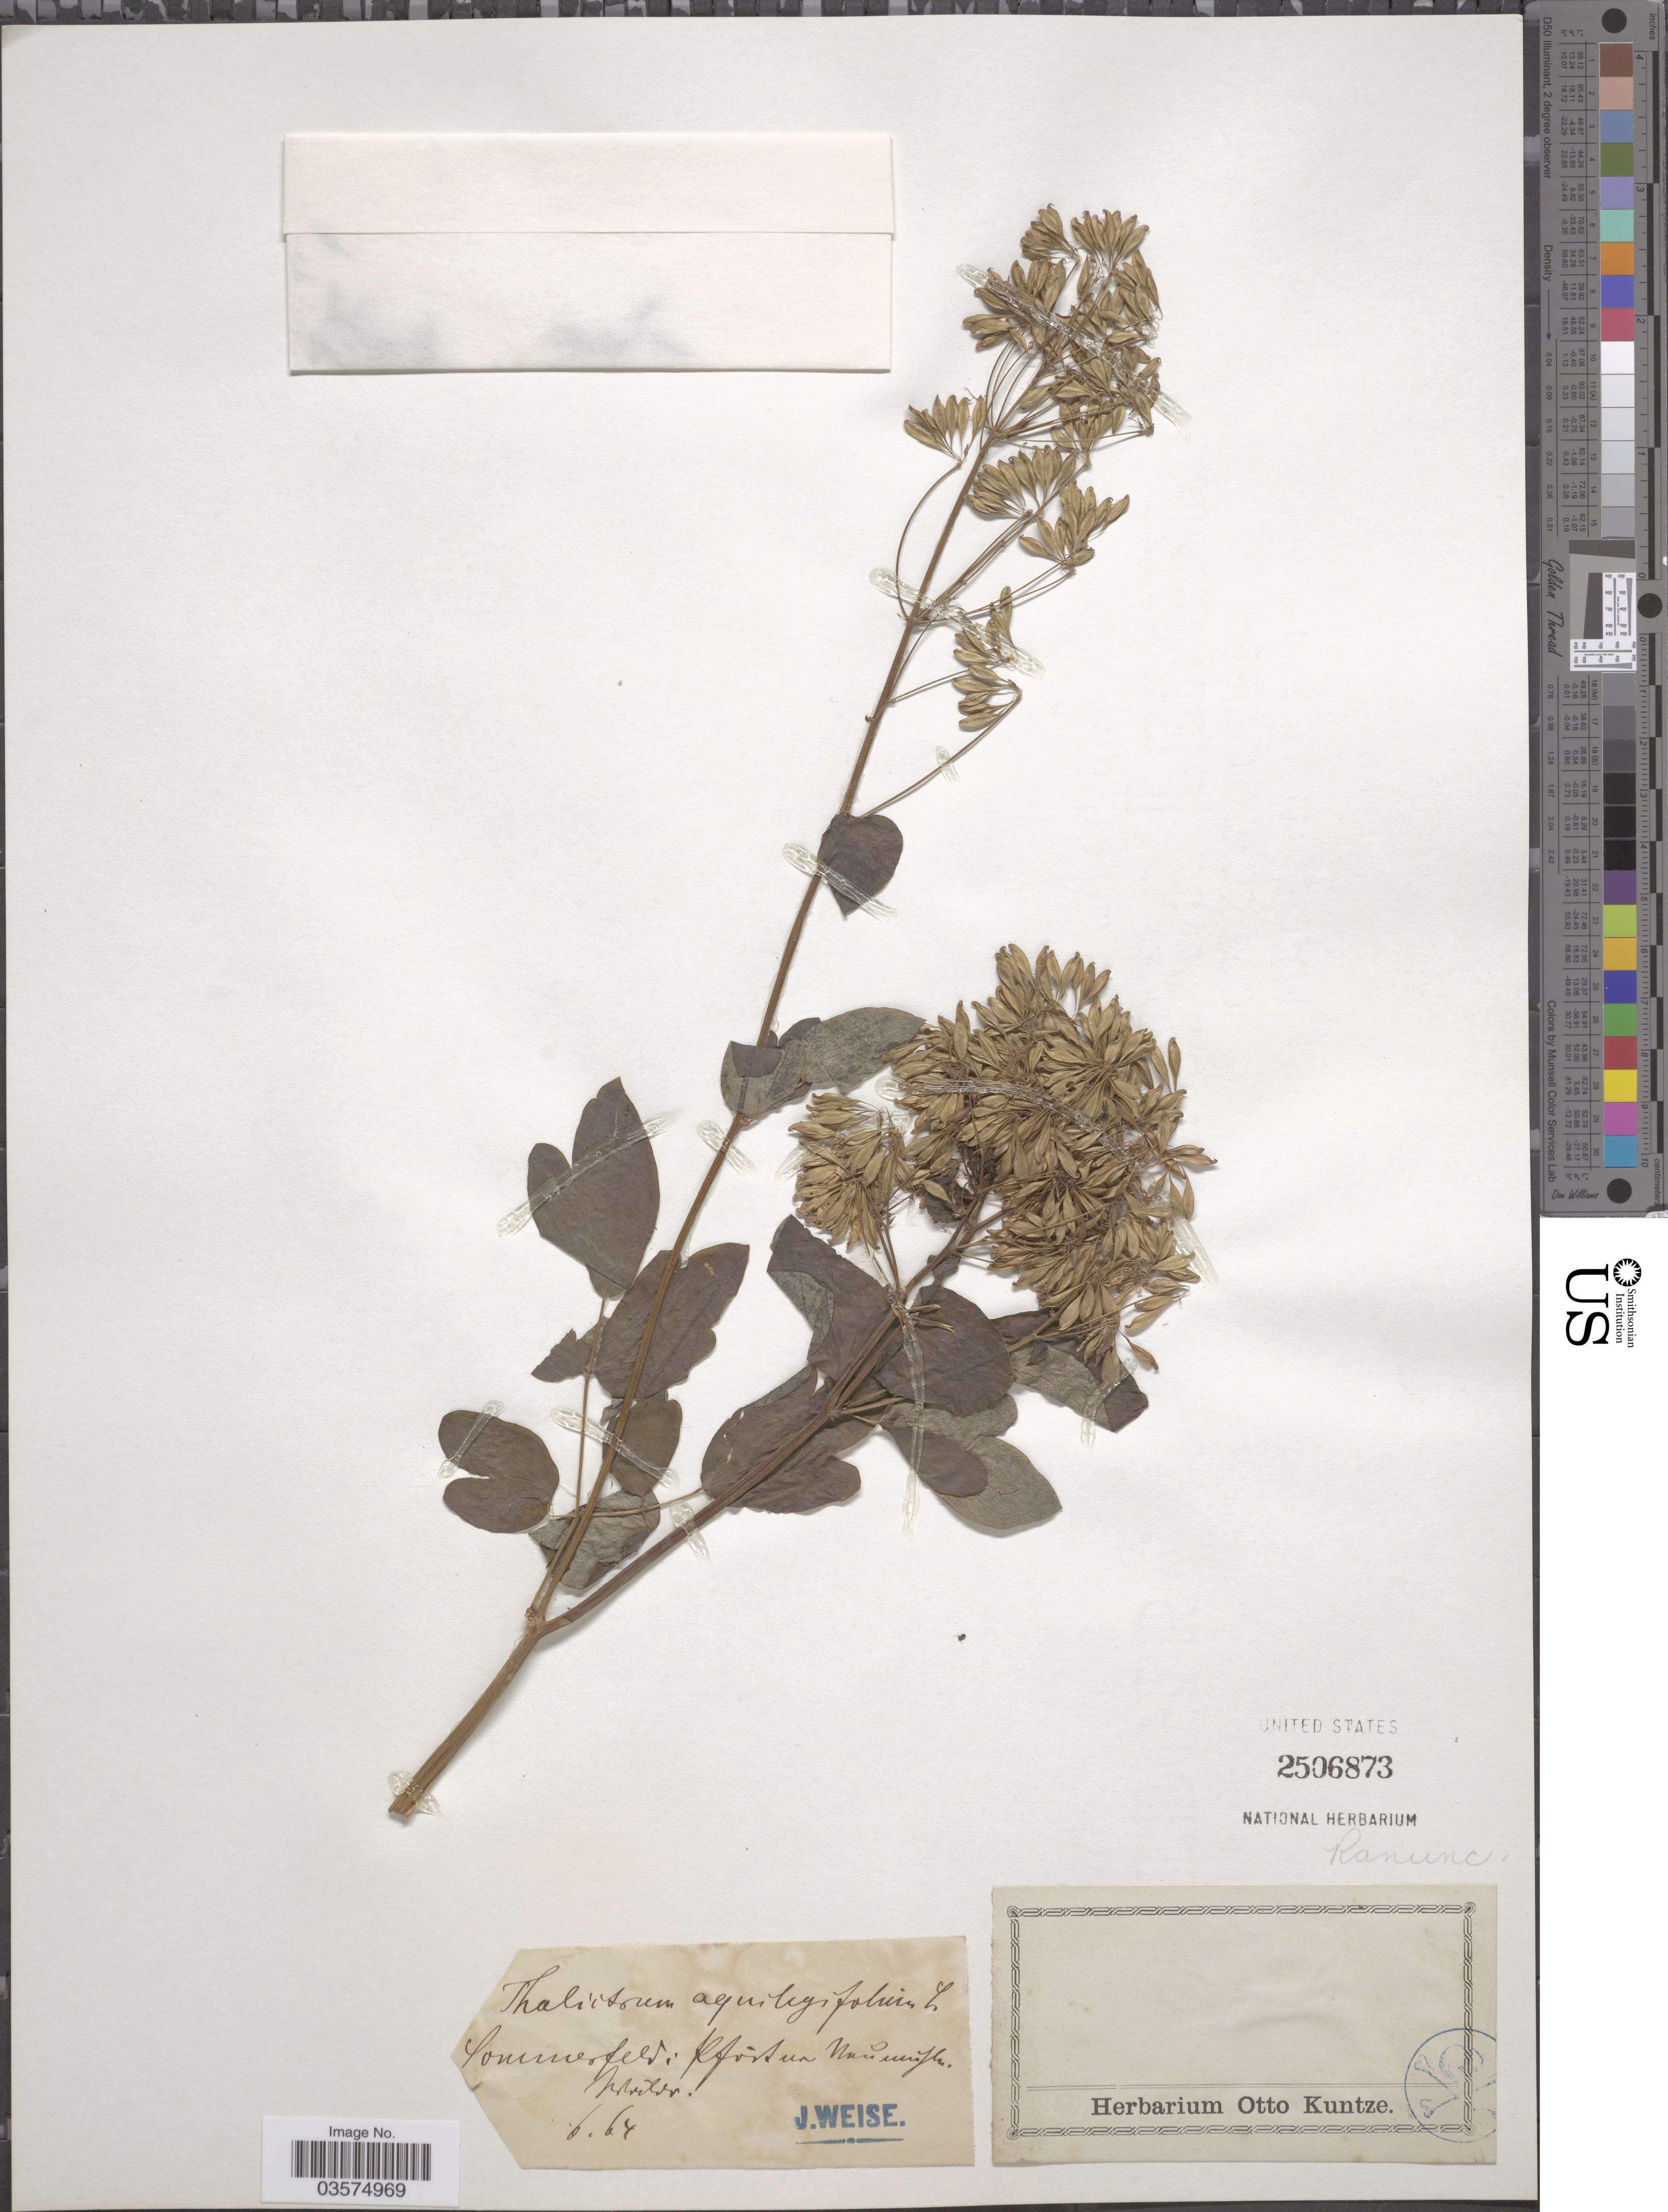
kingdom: Plantae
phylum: Tracheophyta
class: Magnoliopsida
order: Ranunculales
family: Ranunculaceae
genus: Thalictrum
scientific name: Thalictrum aquilegifolium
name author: L.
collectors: J. Weise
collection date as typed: Transcribed d/m/y: /6/64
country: Germany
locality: Sommerfeld: Kfortun Nauminssen Kiodor. [interpreted]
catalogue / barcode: US 2506873